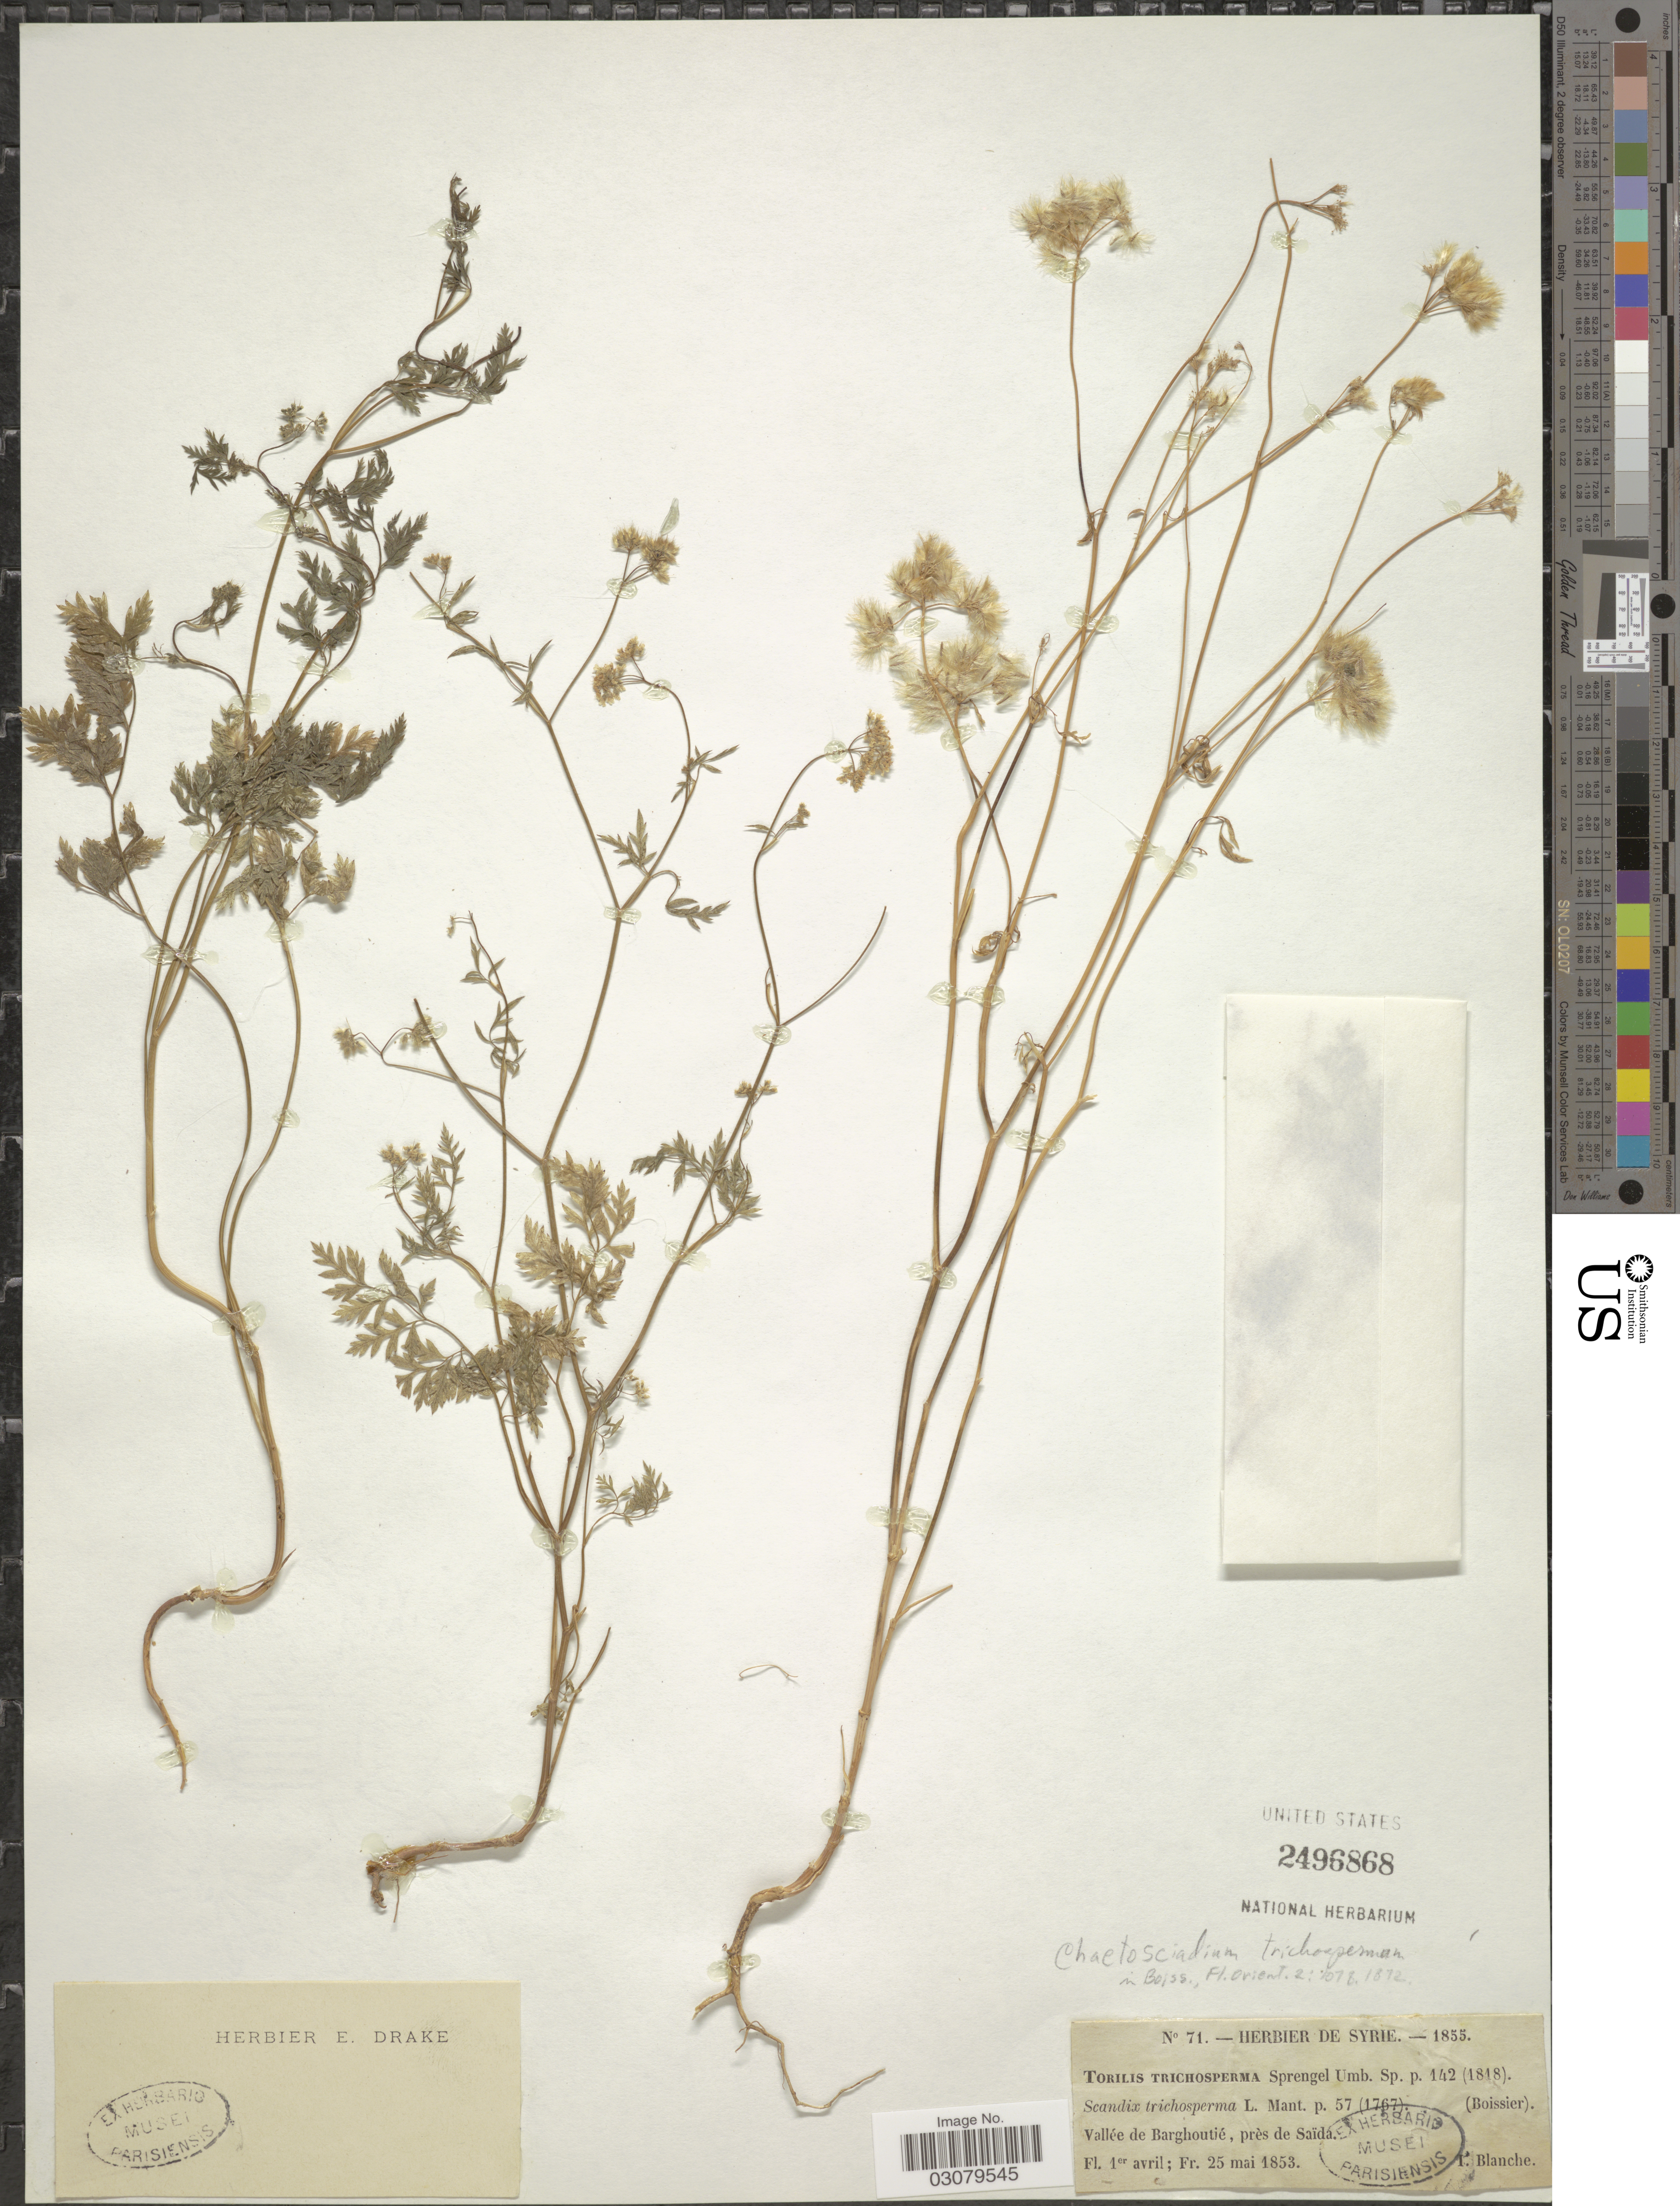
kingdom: Plantae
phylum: Tracheophyta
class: Magnoliopsida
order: Apiales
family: Apiaceae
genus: Chaetosciadium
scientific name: Chaetosciadium trichospermum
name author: (L.) Boiss.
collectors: I. Blanche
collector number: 71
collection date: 1853-04-01/1853-05-25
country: Lebanon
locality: Vallée de Barghoutié, près de Saïda.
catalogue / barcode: US 2496868